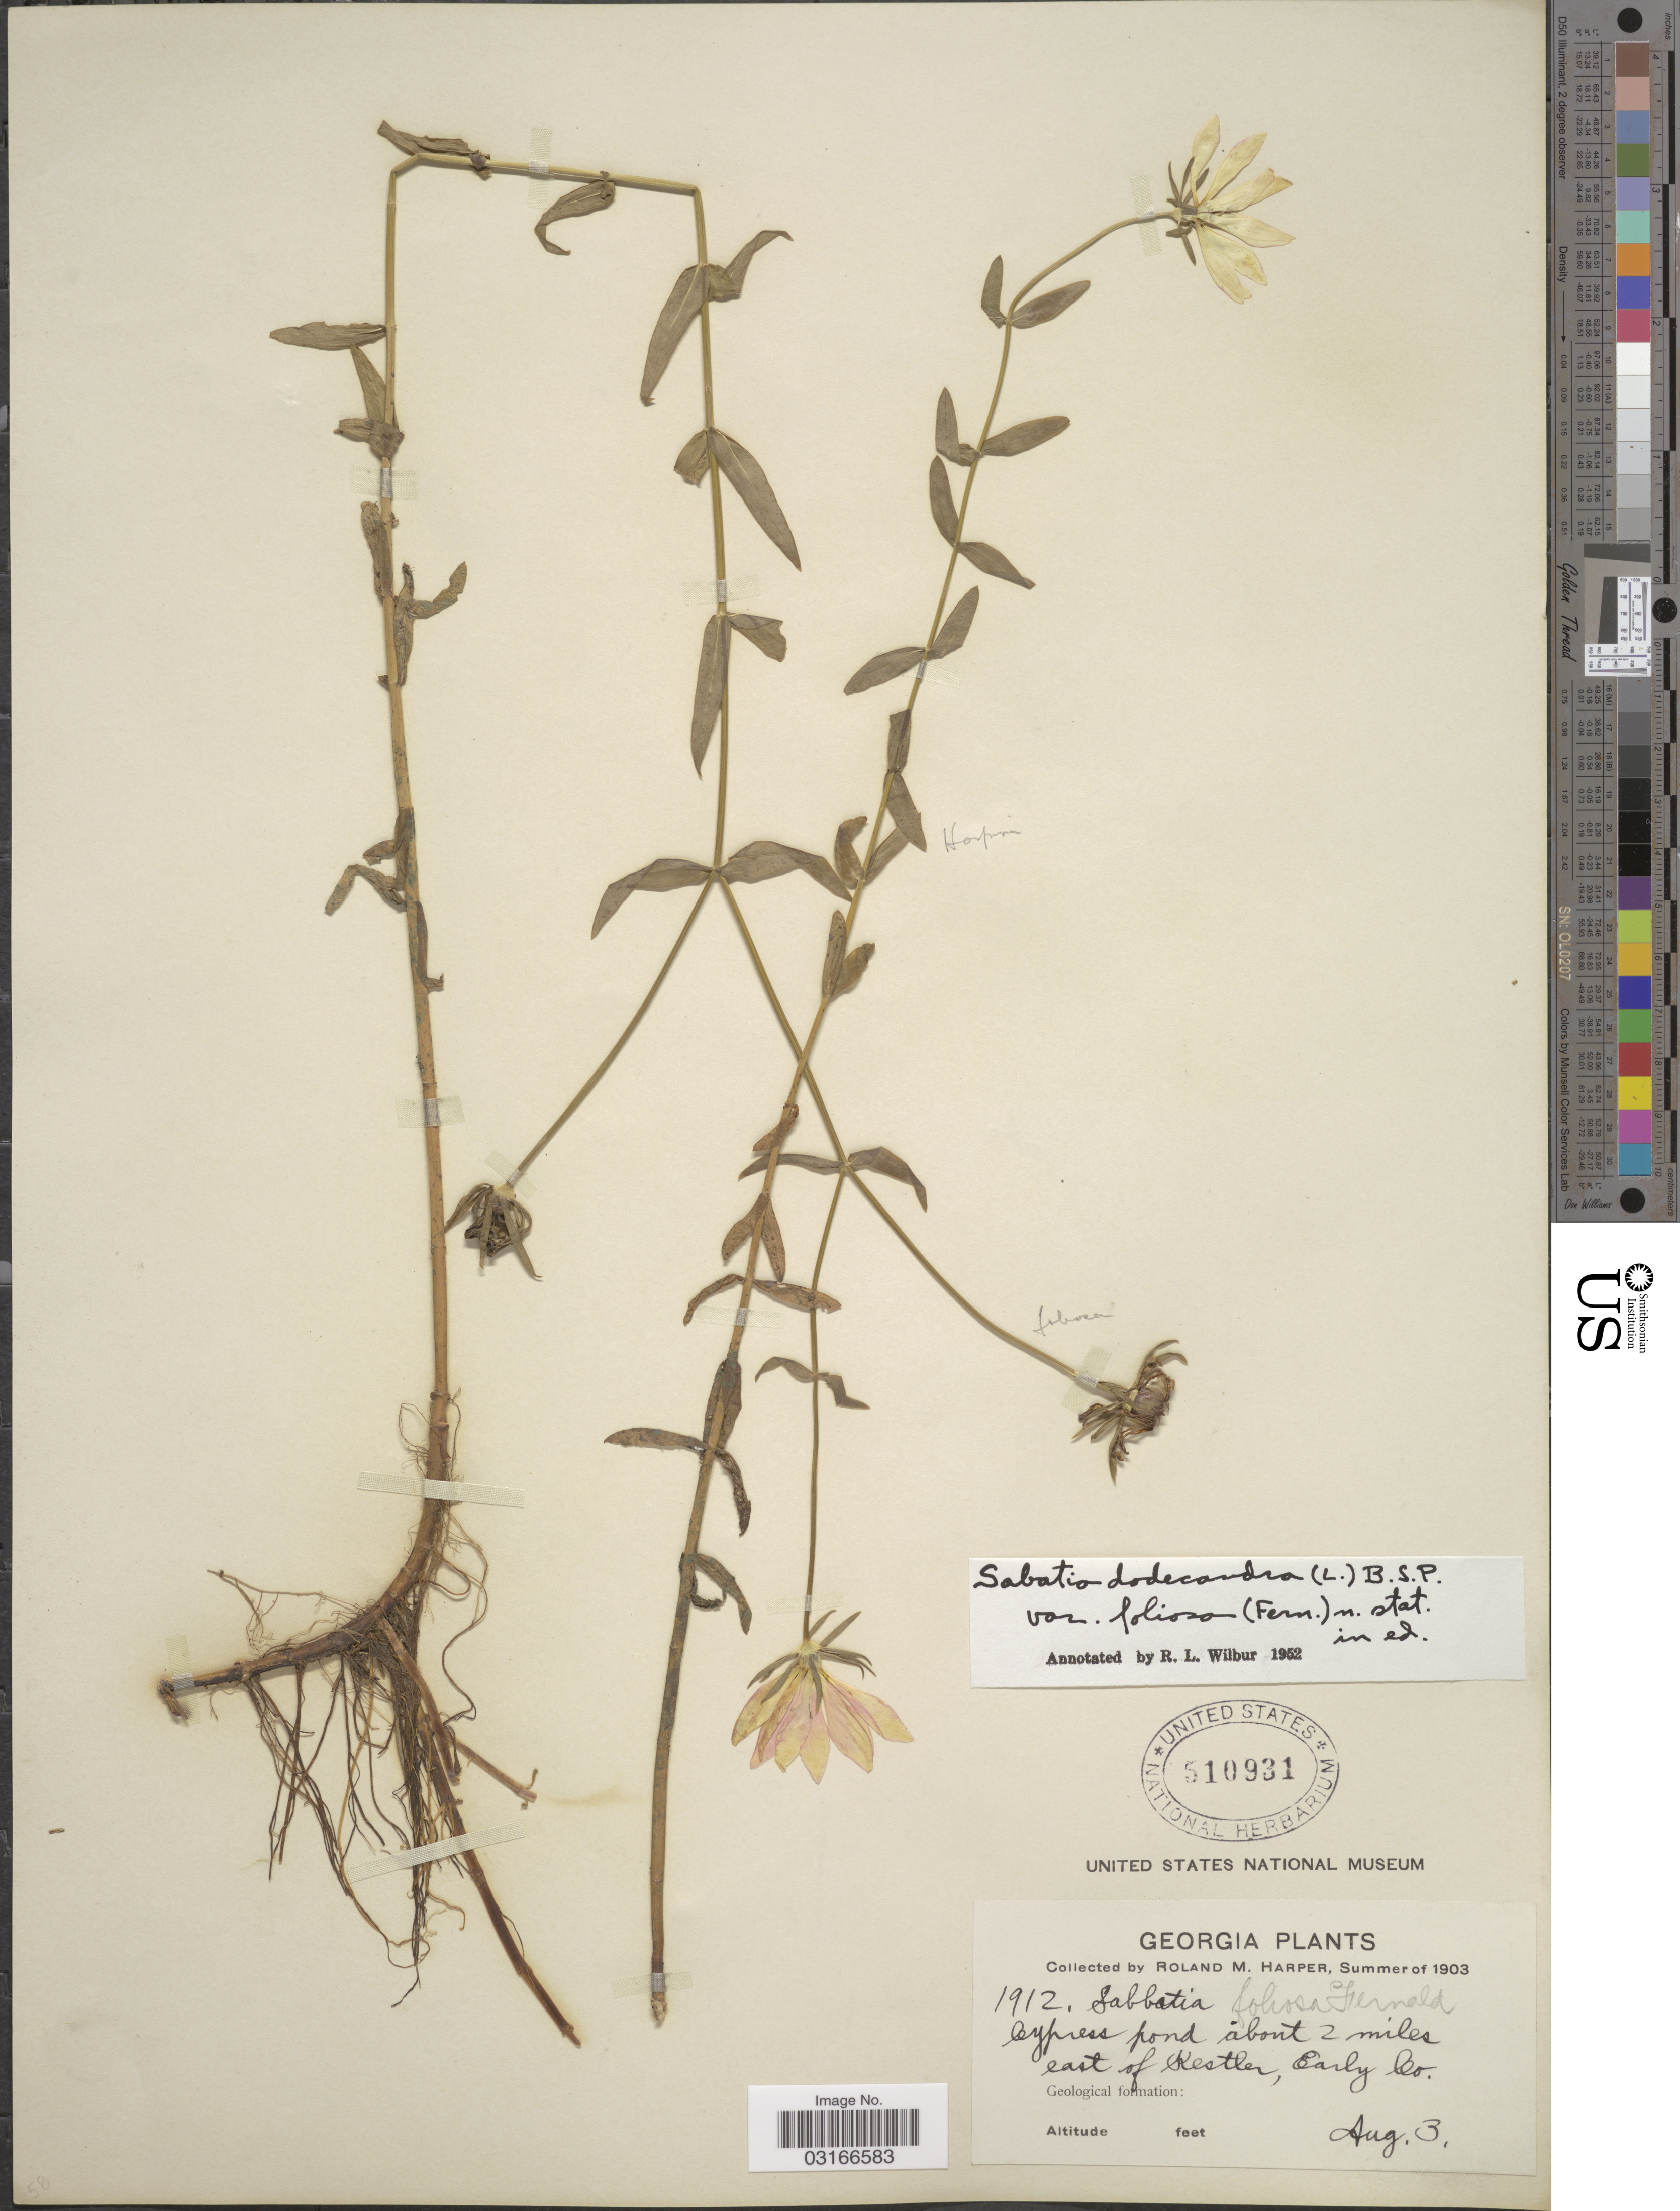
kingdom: Plantae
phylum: Tracheophyta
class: Magnoliopsida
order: Gentianales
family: Gentianaceae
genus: Sabatia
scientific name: Sabatia dodecandra var. foliosa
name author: (Fernald) Wilbur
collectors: R. Harper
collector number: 1912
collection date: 1903-08-03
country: United States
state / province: Georgia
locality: Cypress pond about 2 miles east of Kestler, Early Co.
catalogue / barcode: US 510931